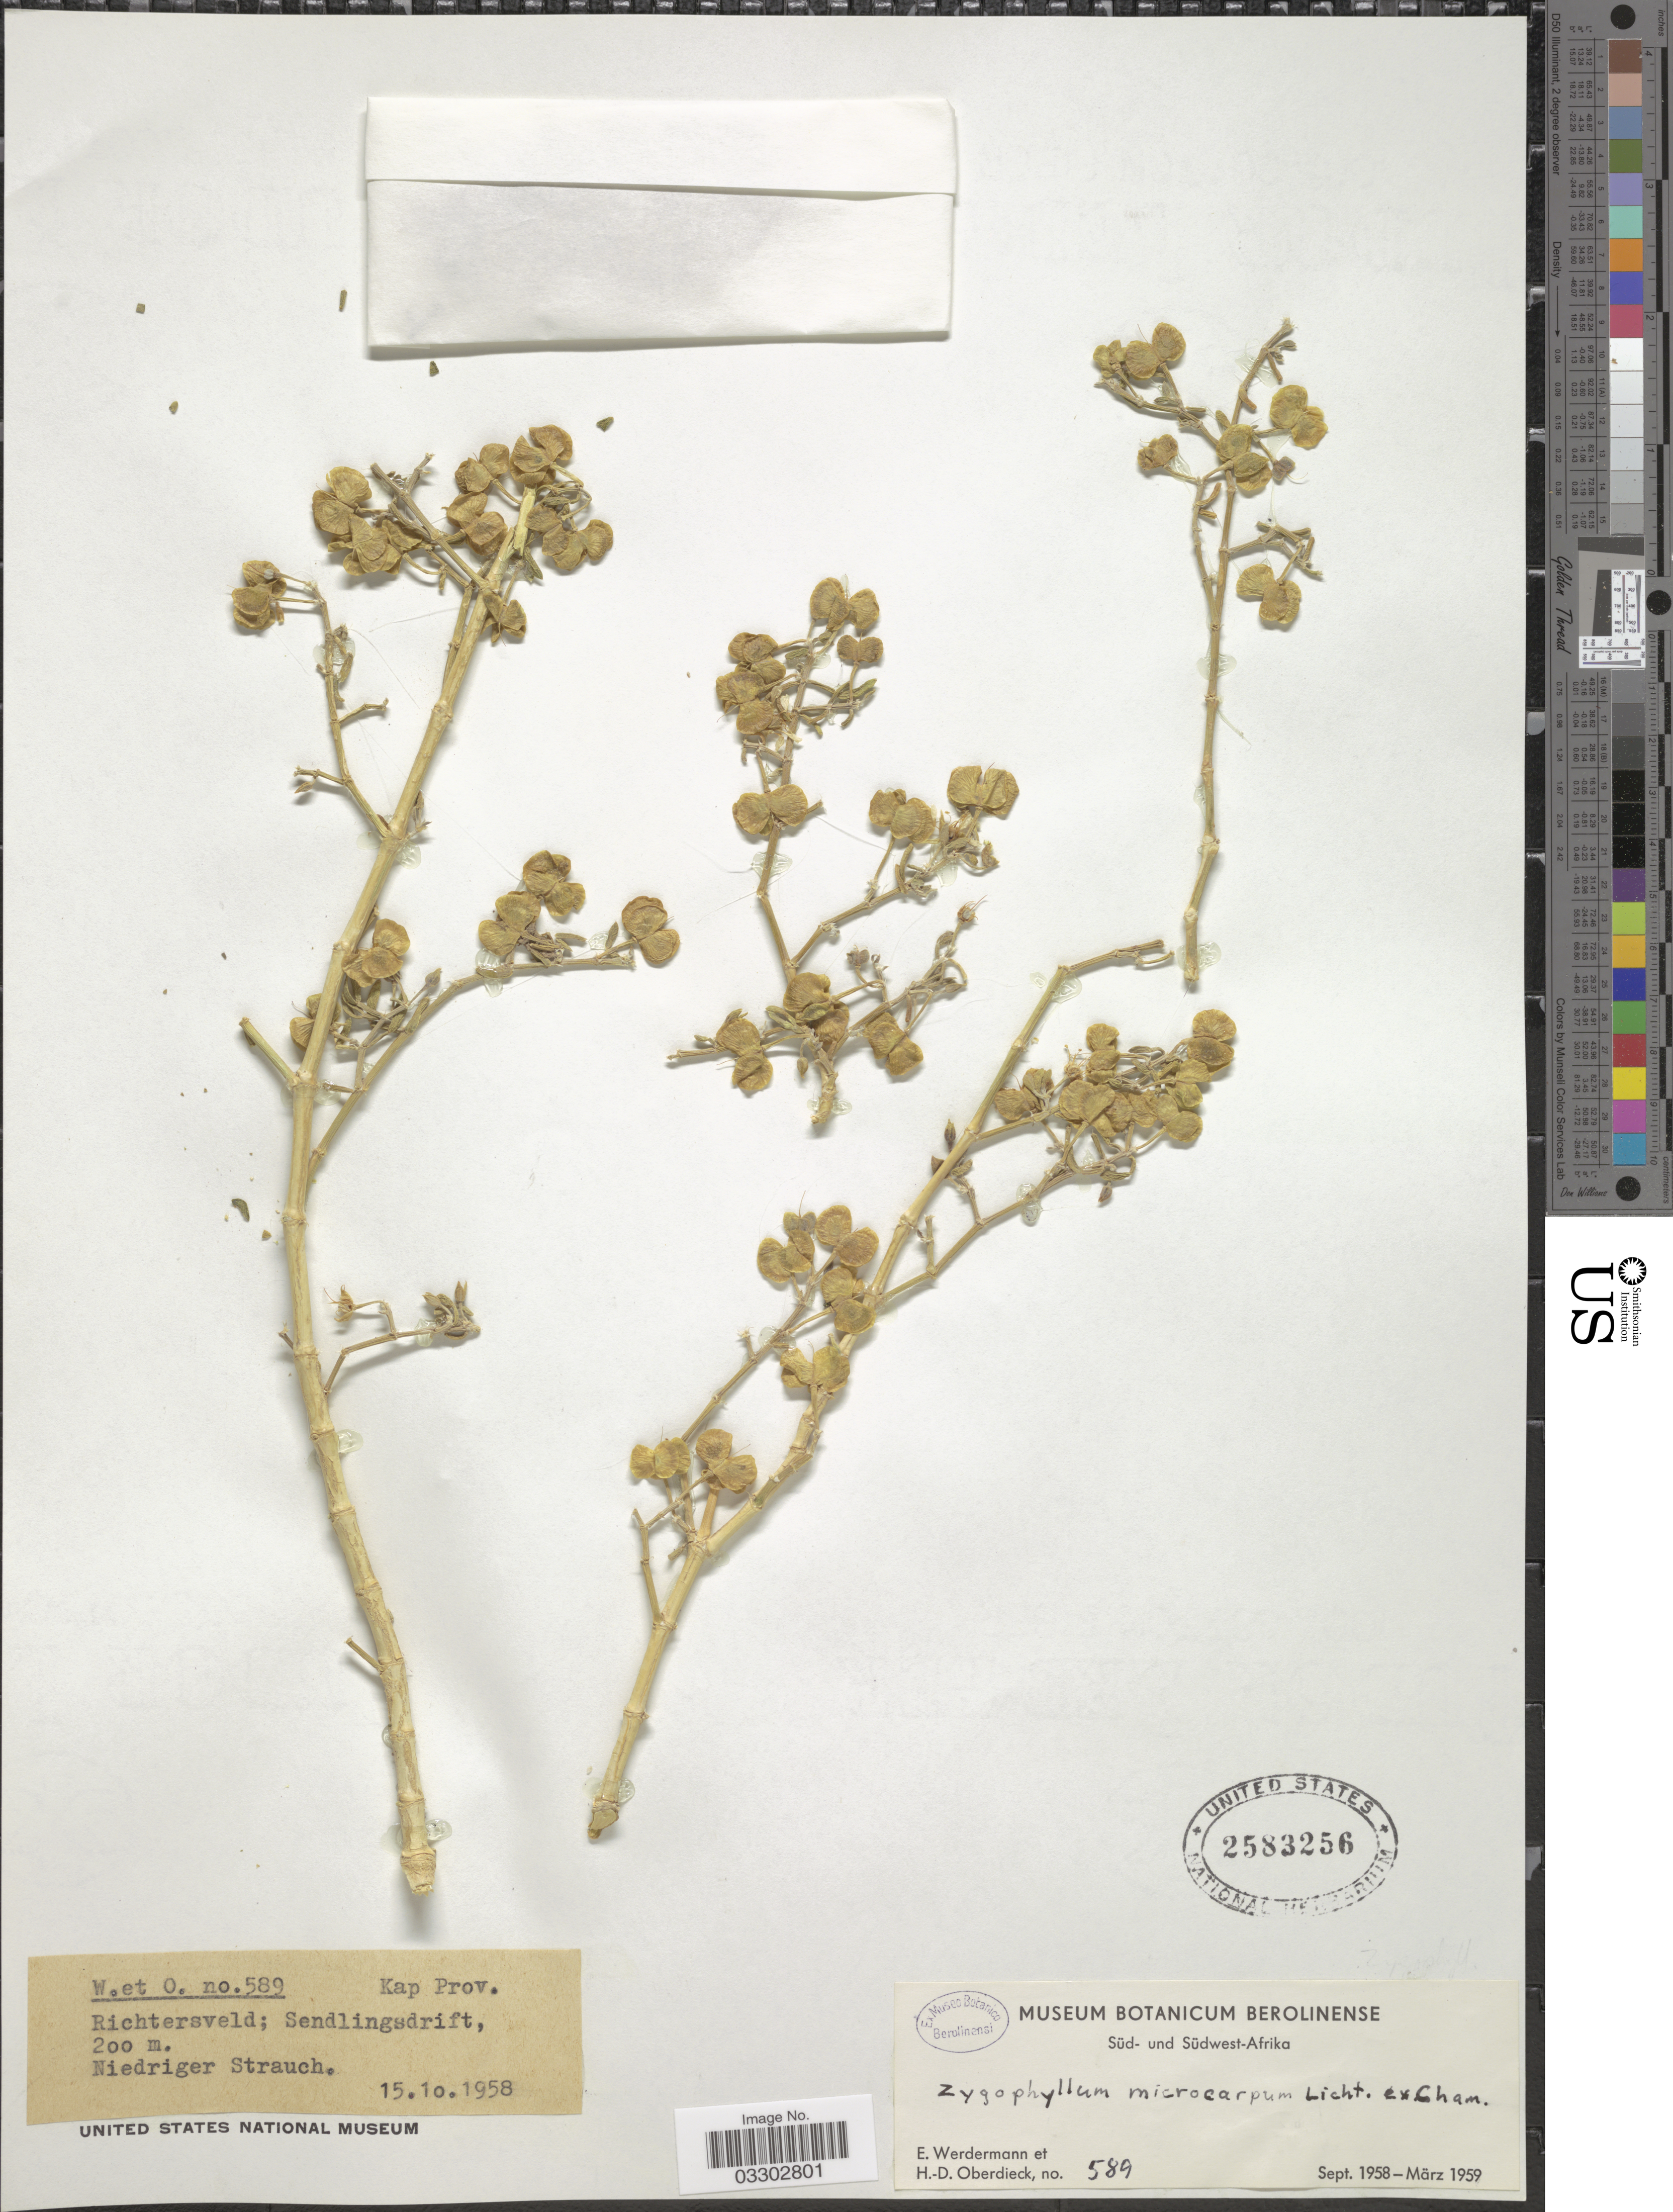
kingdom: Plantae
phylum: Tracheophyta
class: Magnoliopsida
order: Zygophyllales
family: Zygophyllaceae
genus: Zygophyllum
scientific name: Zygophyllum microcarpum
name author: Licht. ex Cham.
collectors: E. Werdermann & H. Oberdieck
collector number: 589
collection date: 1958-10-15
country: South Africa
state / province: Northern Cape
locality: Süd-Afrika. Kap Prov. Richtersveld; Sendlingsdrift. Niedriger Strauch. [unsure placement]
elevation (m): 200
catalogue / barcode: US 2583256